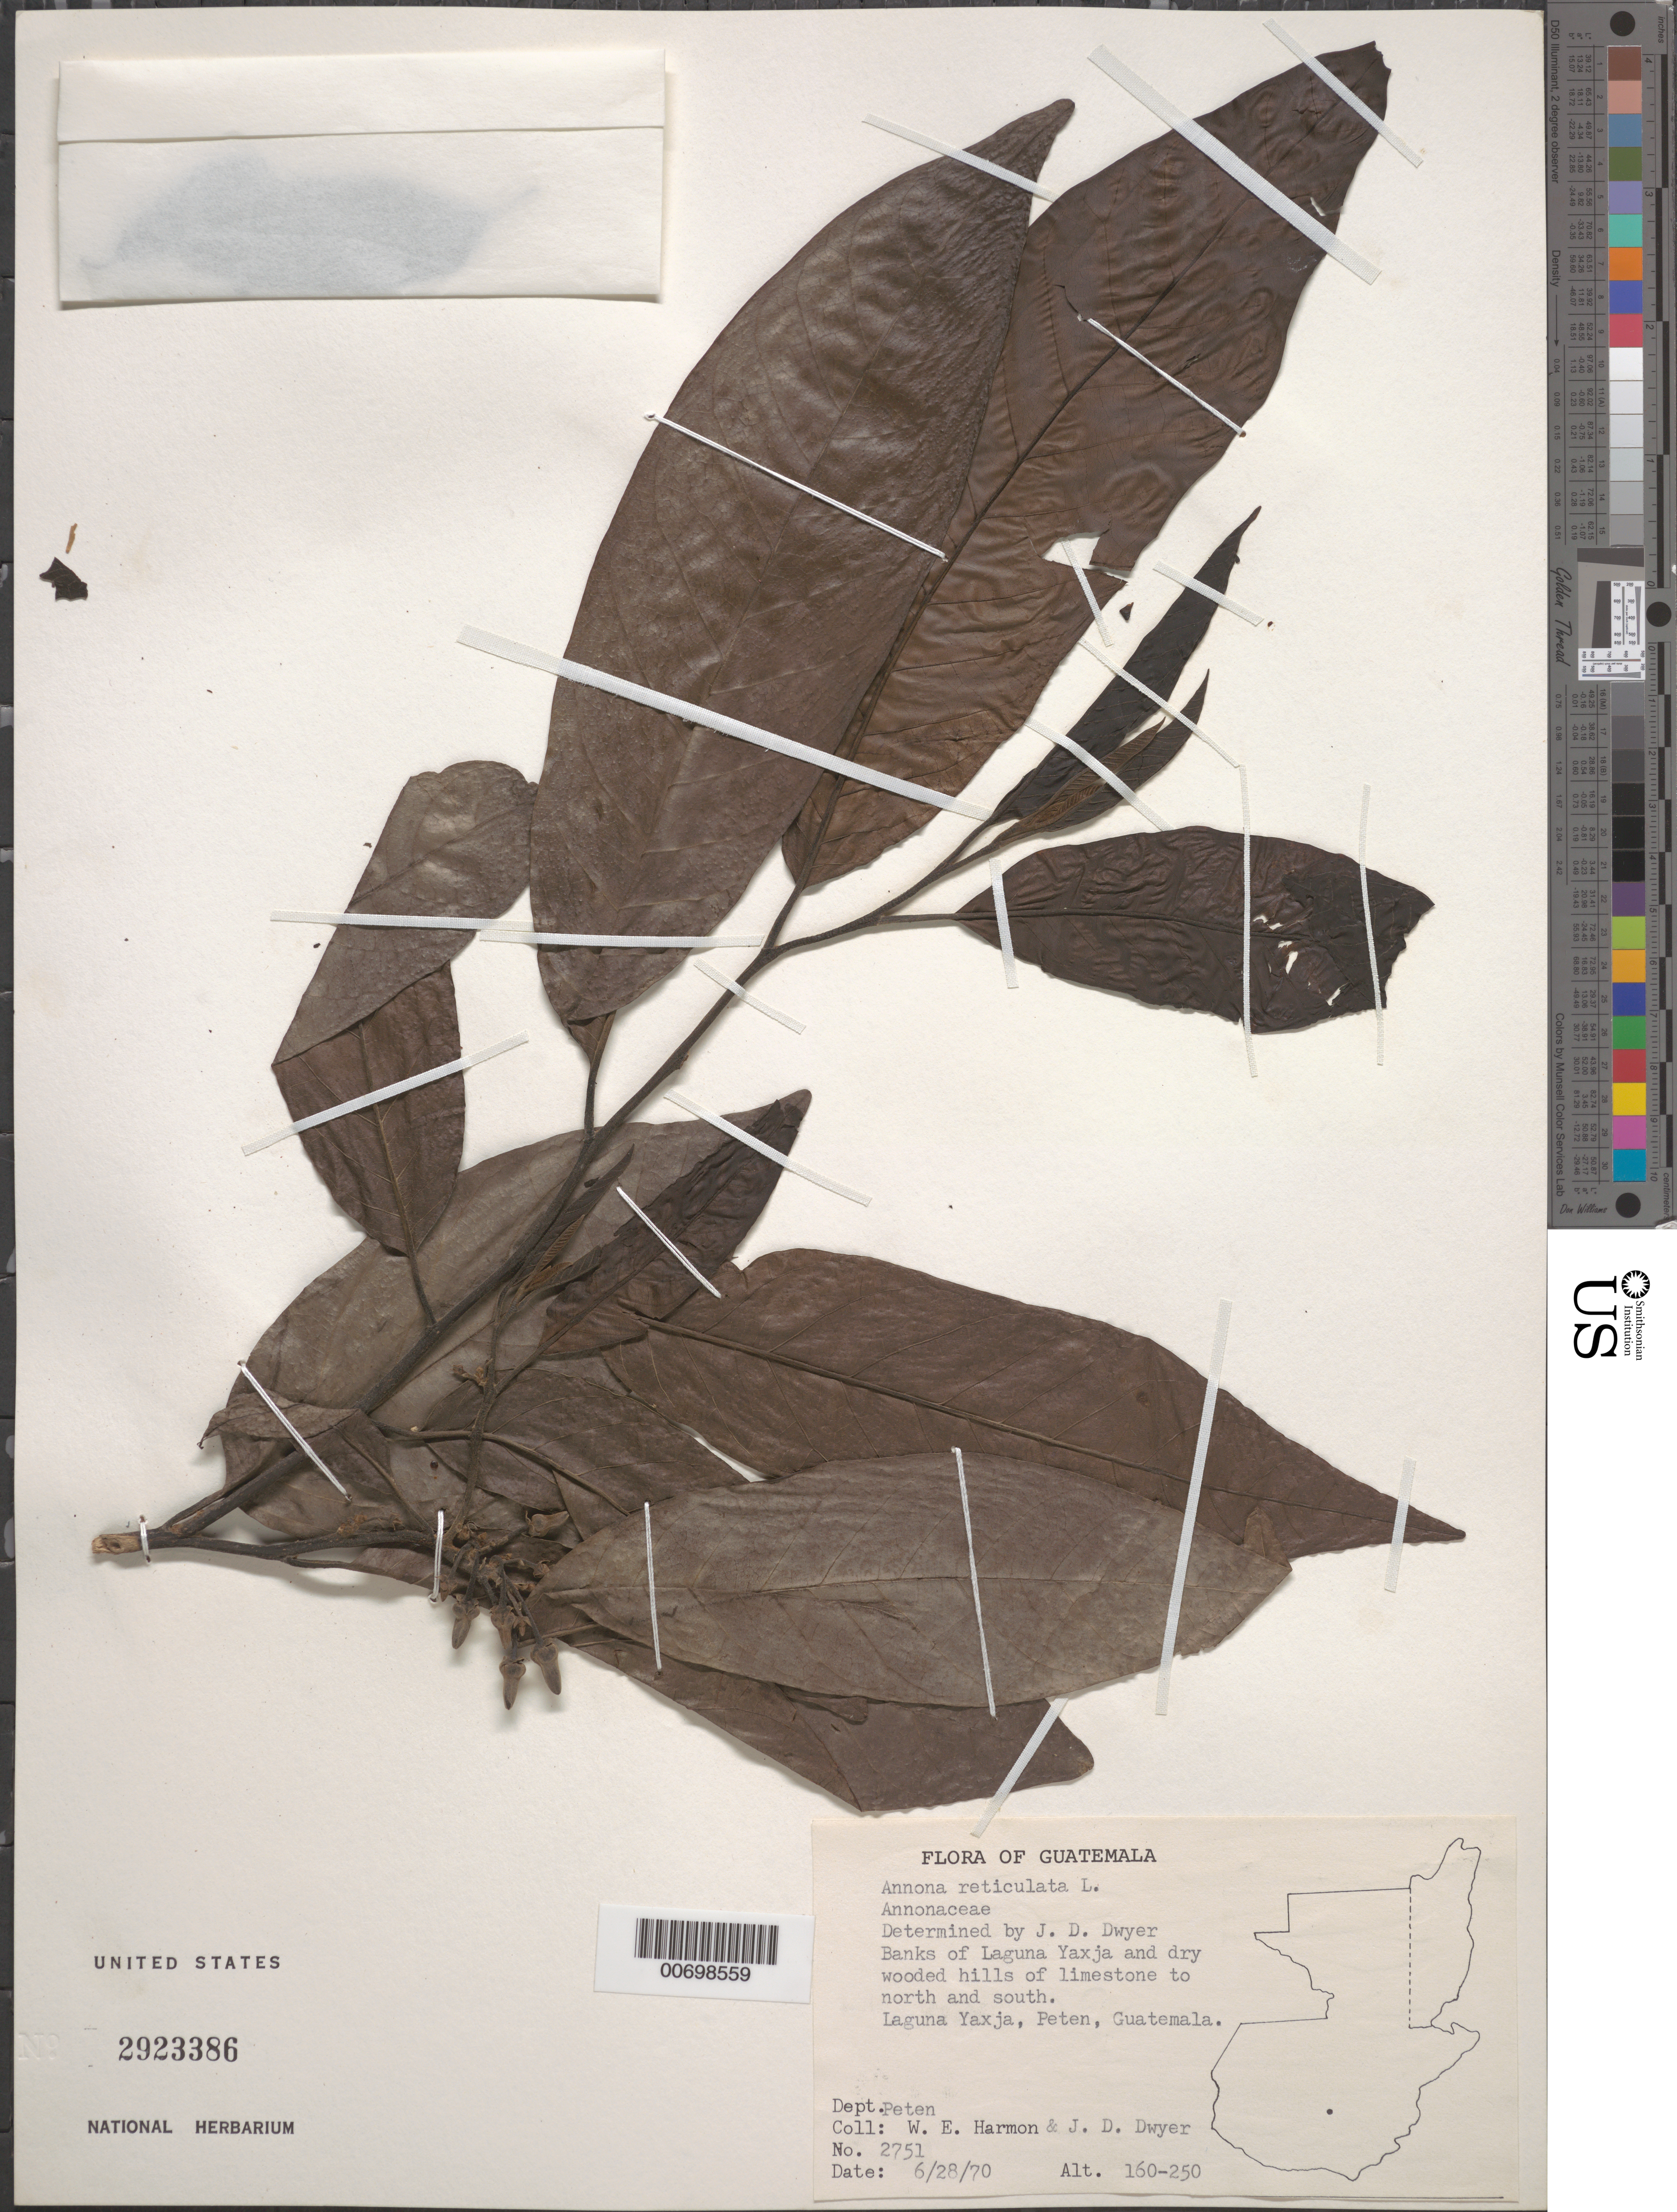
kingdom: Plantae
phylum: Tracheophyta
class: Magnoliopsida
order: Magnoliales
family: Annonaceae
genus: Annona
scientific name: Annona reticulata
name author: L.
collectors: W. E. Harmon & J. D. Dwyer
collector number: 2751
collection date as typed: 28 Jun 1970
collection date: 1970-06-28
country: Guatemala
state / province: El Petén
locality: Laguna Yaxja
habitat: banks of Laguna Yaxja and dry wooded hills of limestone to north and south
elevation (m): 160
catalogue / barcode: US 2923386